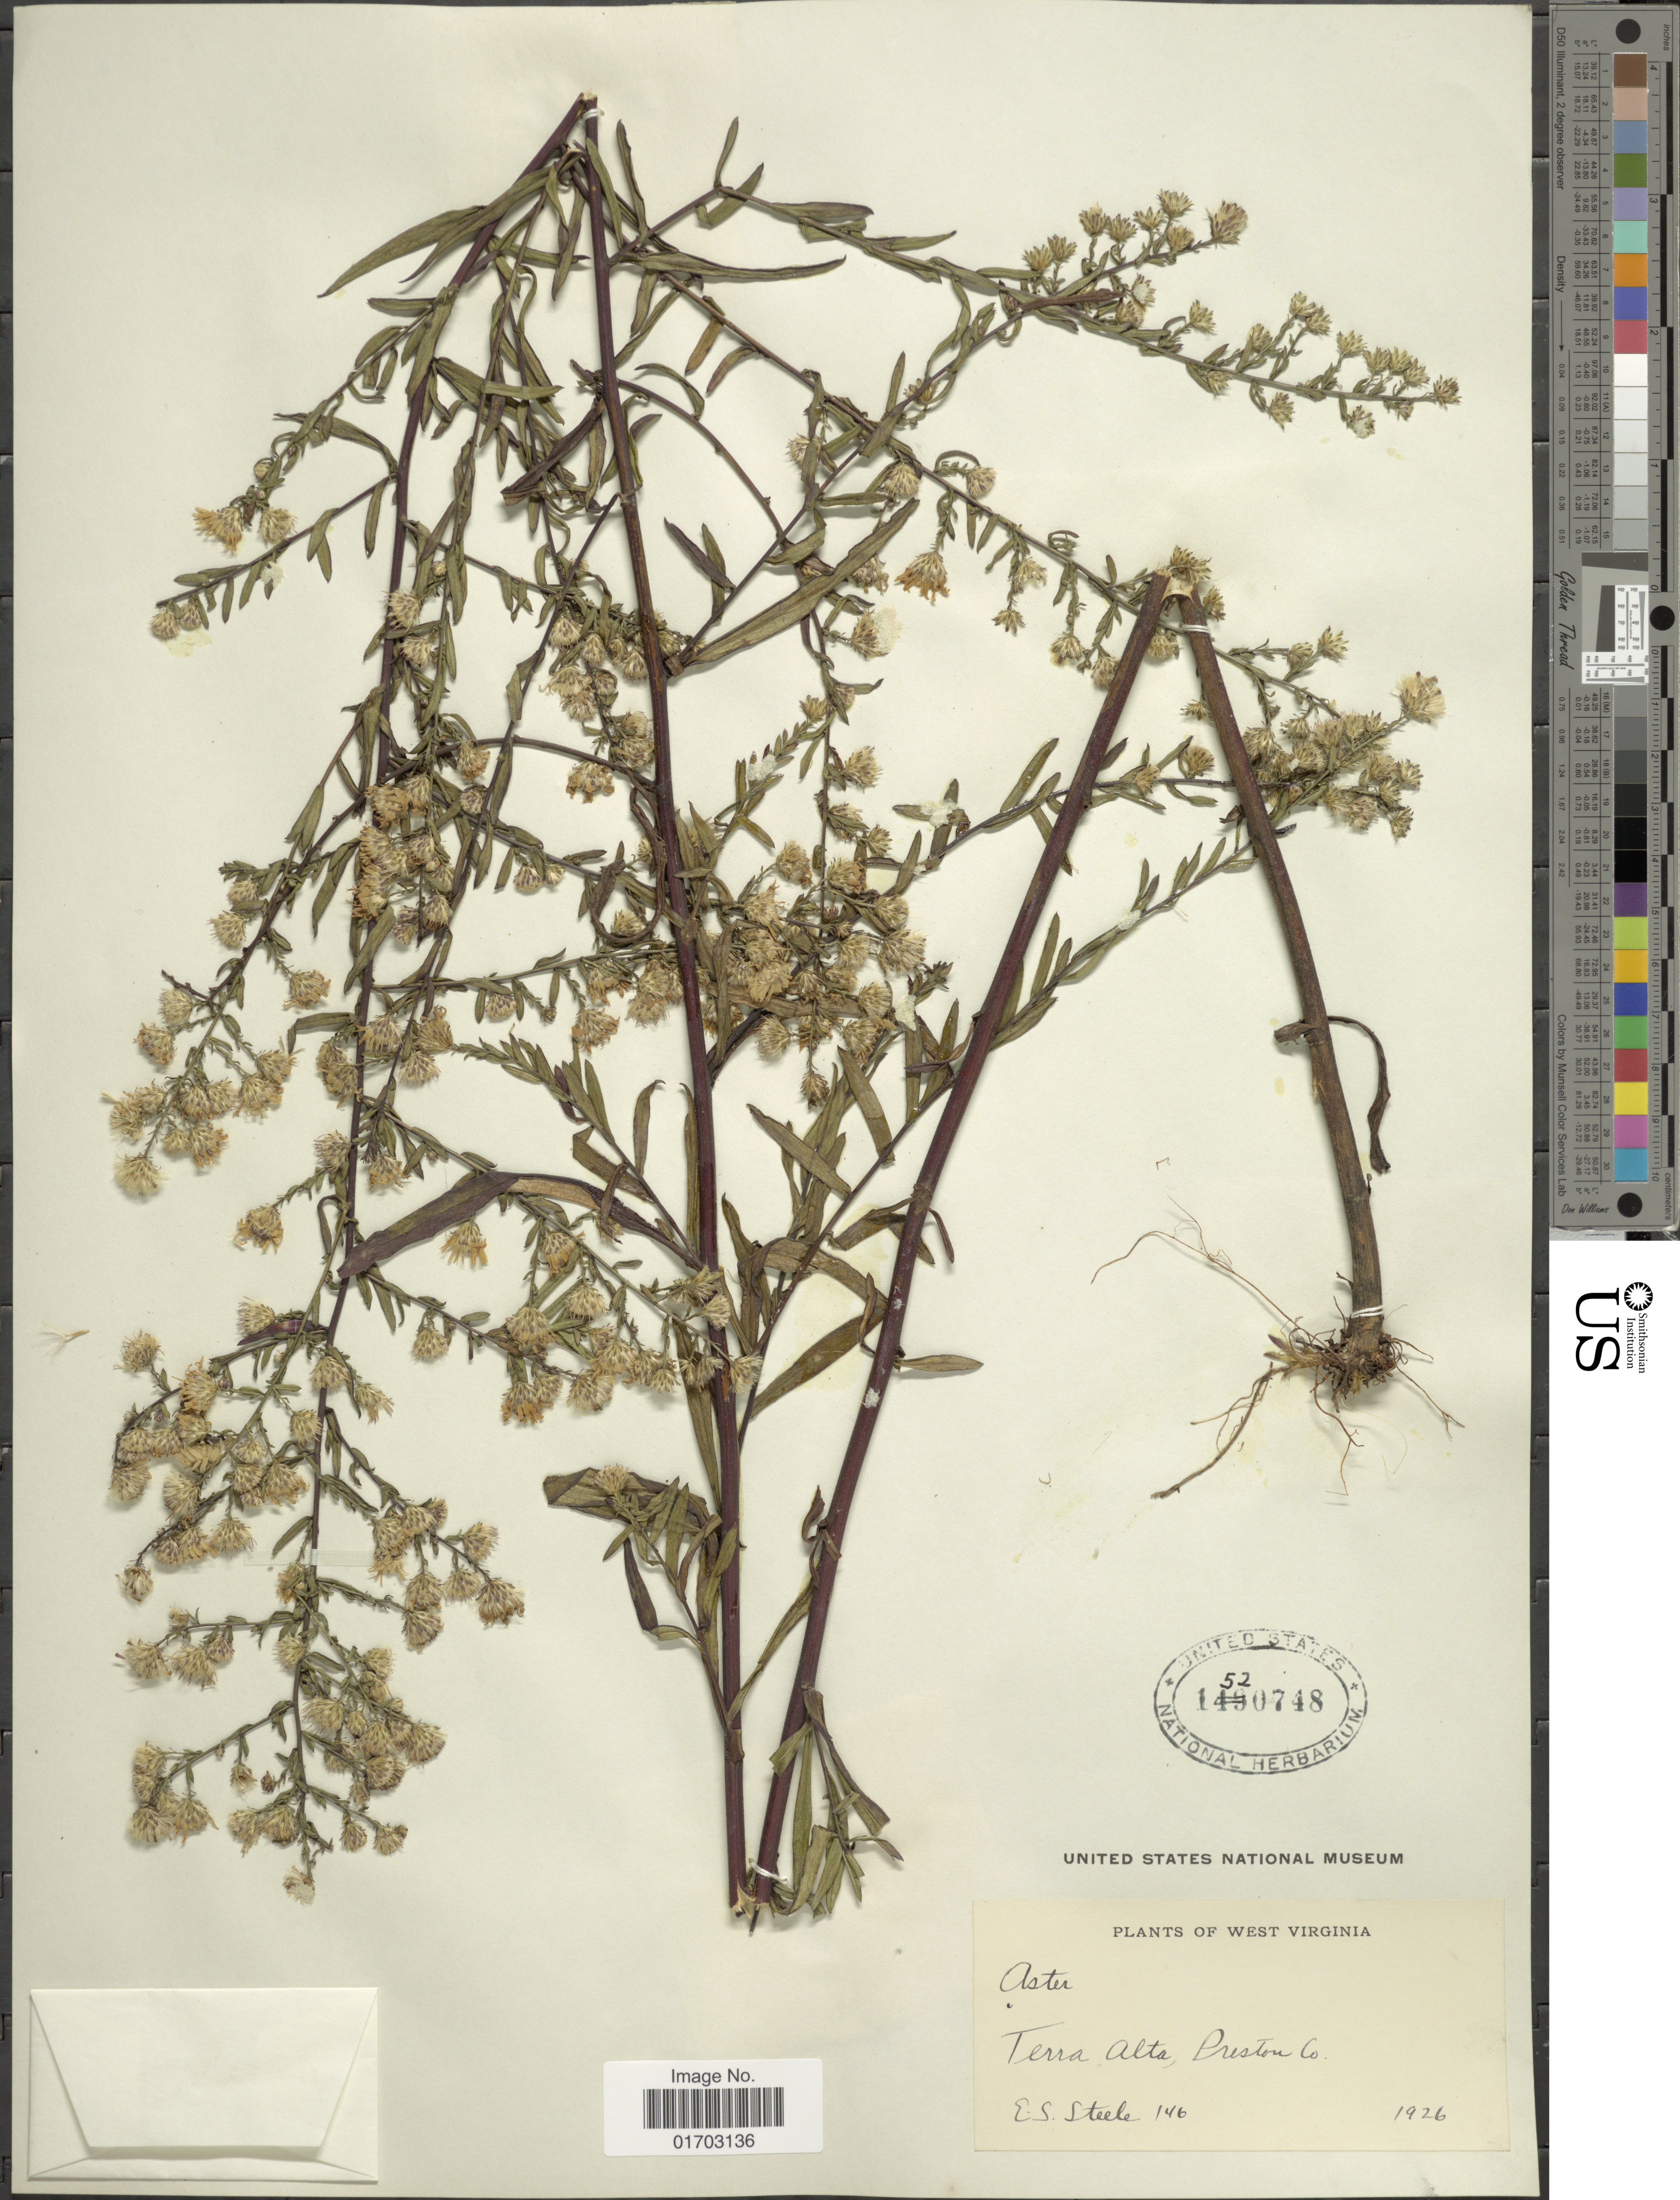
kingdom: Plantae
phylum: Tracheophyta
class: Magnoliopsida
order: Asterales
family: Asteraceae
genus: Symphyotrichum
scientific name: Symphyotrichum simplex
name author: (Willd.) Á. Löve & D. Löve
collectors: E. Steele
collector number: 146*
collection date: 1926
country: United States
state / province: West Virginia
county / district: Preston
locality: Terra Alta, Preston Co.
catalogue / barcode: US 1520748